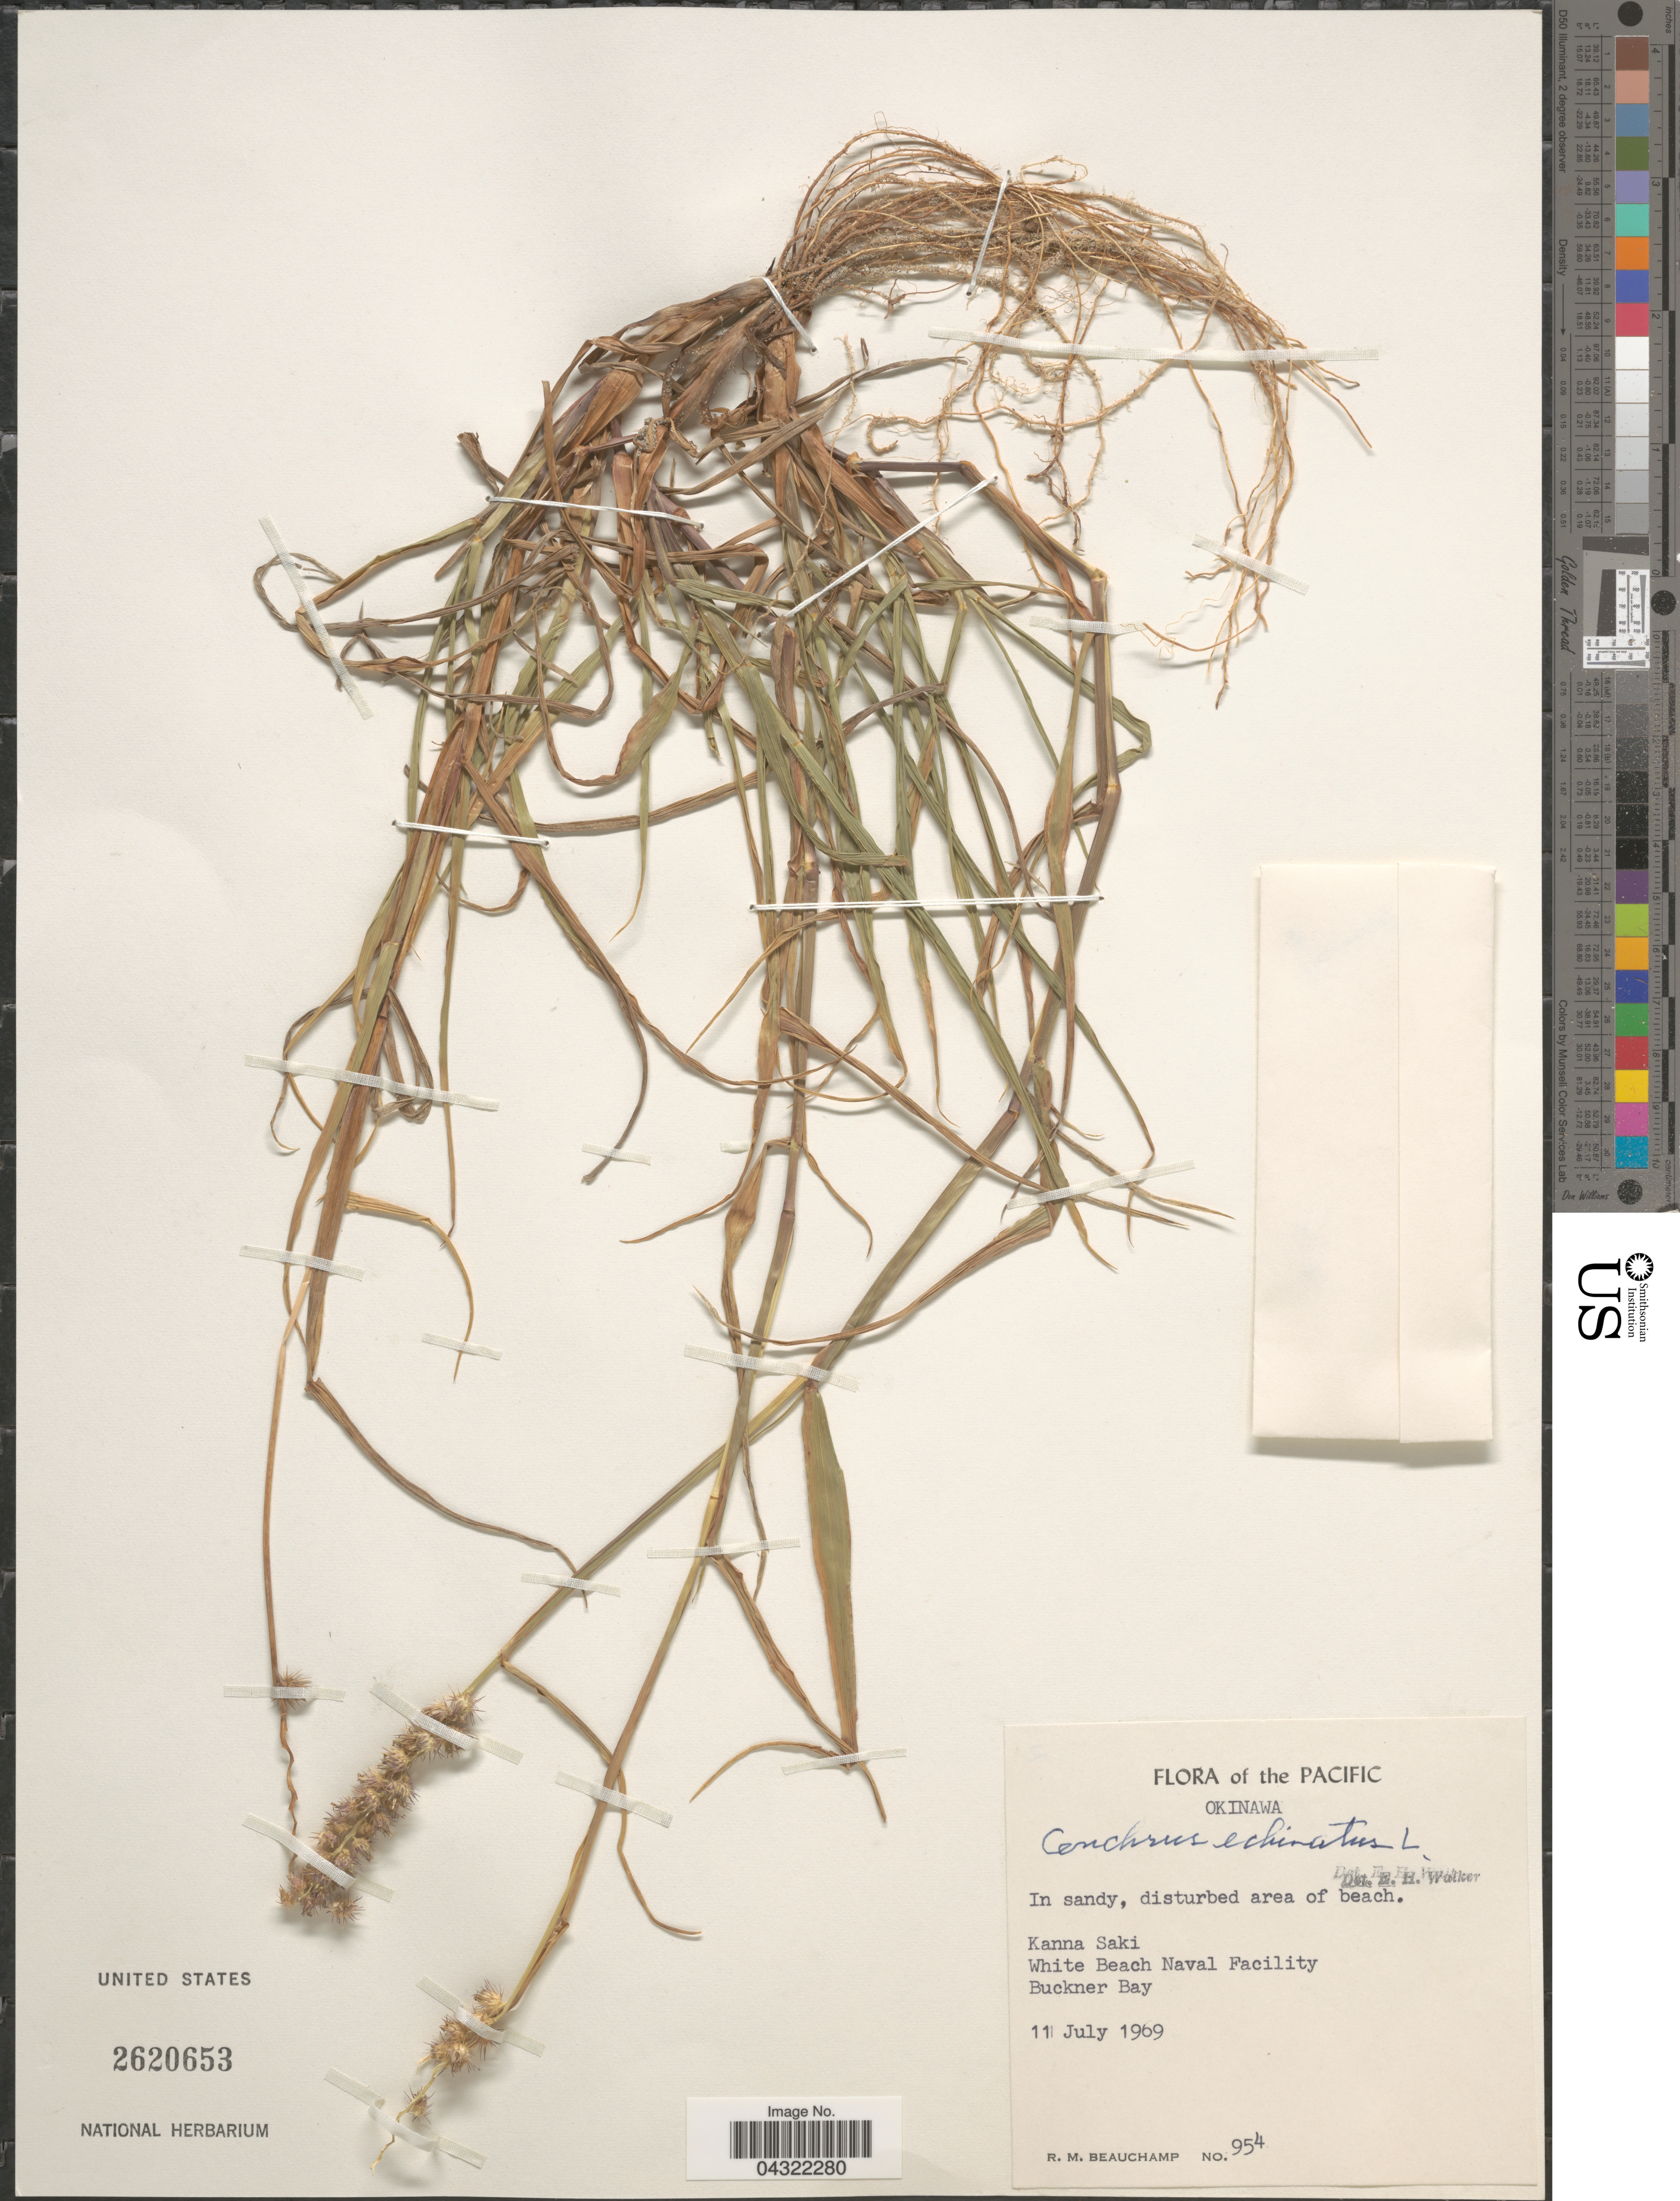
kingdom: Plantae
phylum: Tracheophyta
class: Liliopsida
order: Poales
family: Poaceae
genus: Cenchrus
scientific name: Cenchrus echinatus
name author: L.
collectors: R. Beauchamp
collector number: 954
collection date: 1969-07-11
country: Japan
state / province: Okinawa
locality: The Pacific. Kanna Saki. White Beach Naval Facility. Buckner Bay.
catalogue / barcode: US 2620653